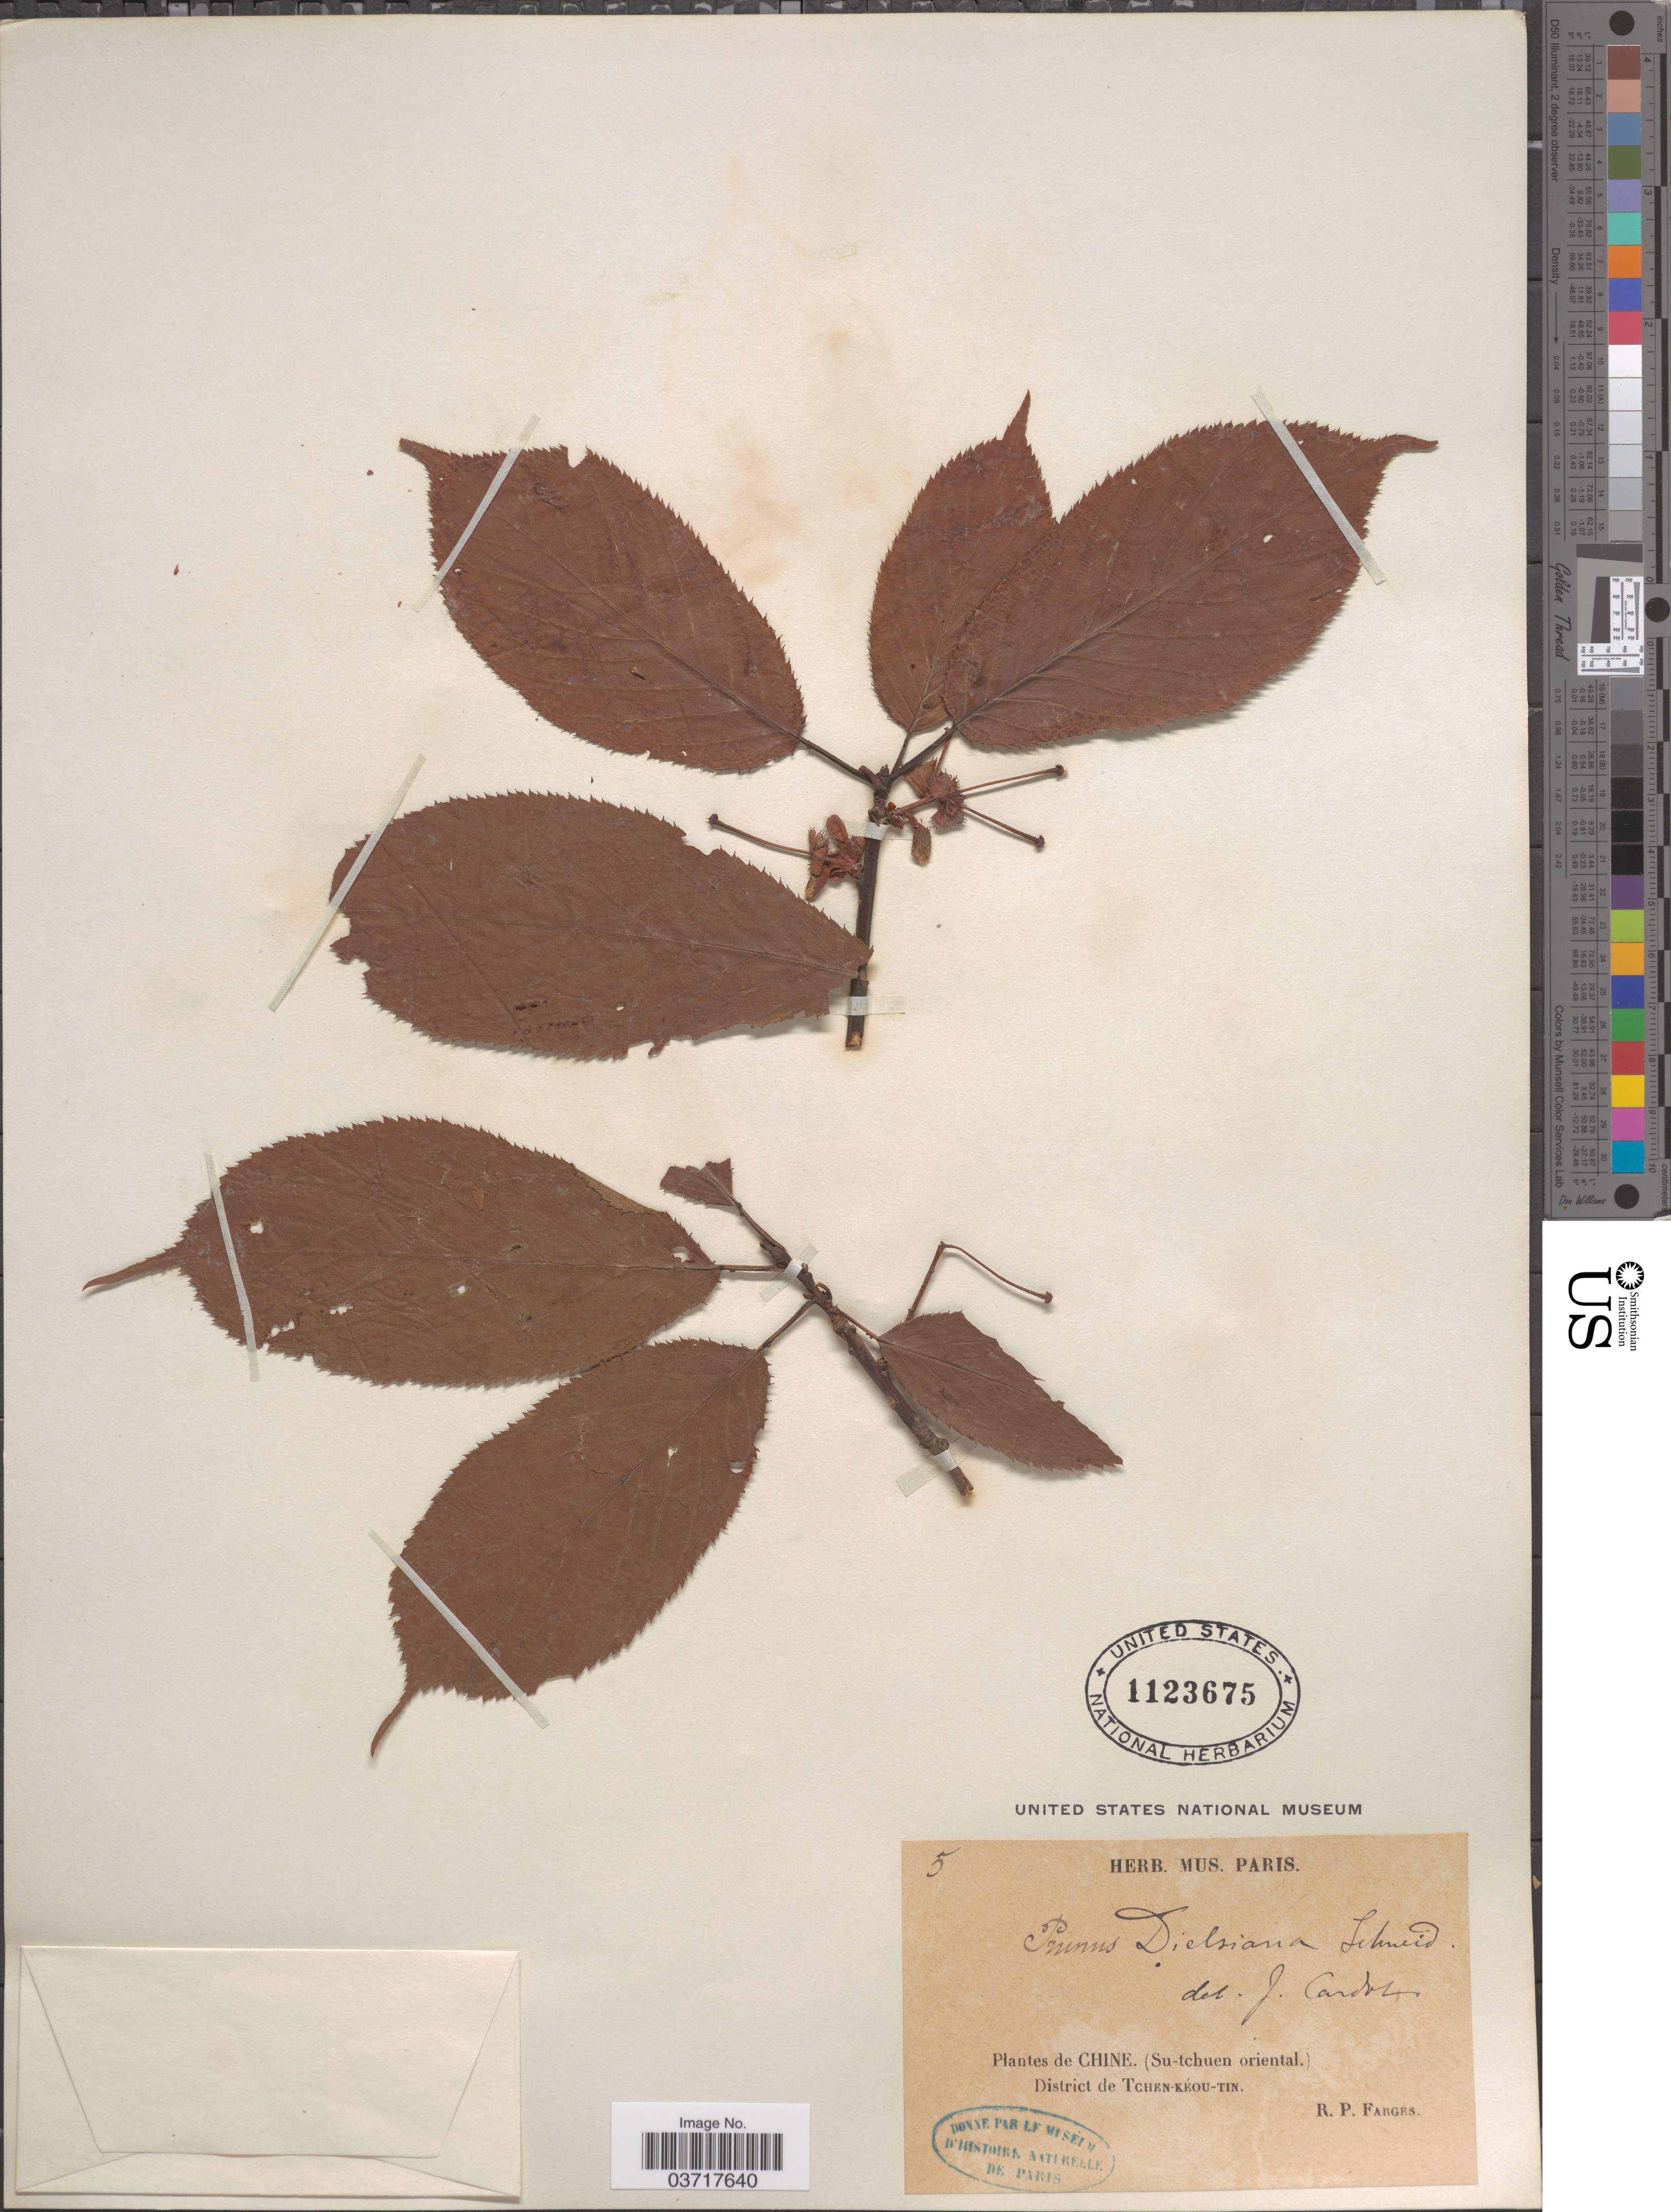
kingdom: Plantae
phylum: Tracheophyta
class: Magnoliopsida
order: Rosales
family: Rosaceae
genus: Prunus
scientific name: Prunus dielsiana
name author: C.K. Schneid.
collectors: R. Farges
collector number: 5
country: China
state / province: Sichuan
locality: (Su-tchuen oriental.) District de Tchen-kéou-tin.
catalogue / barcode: US 1123675